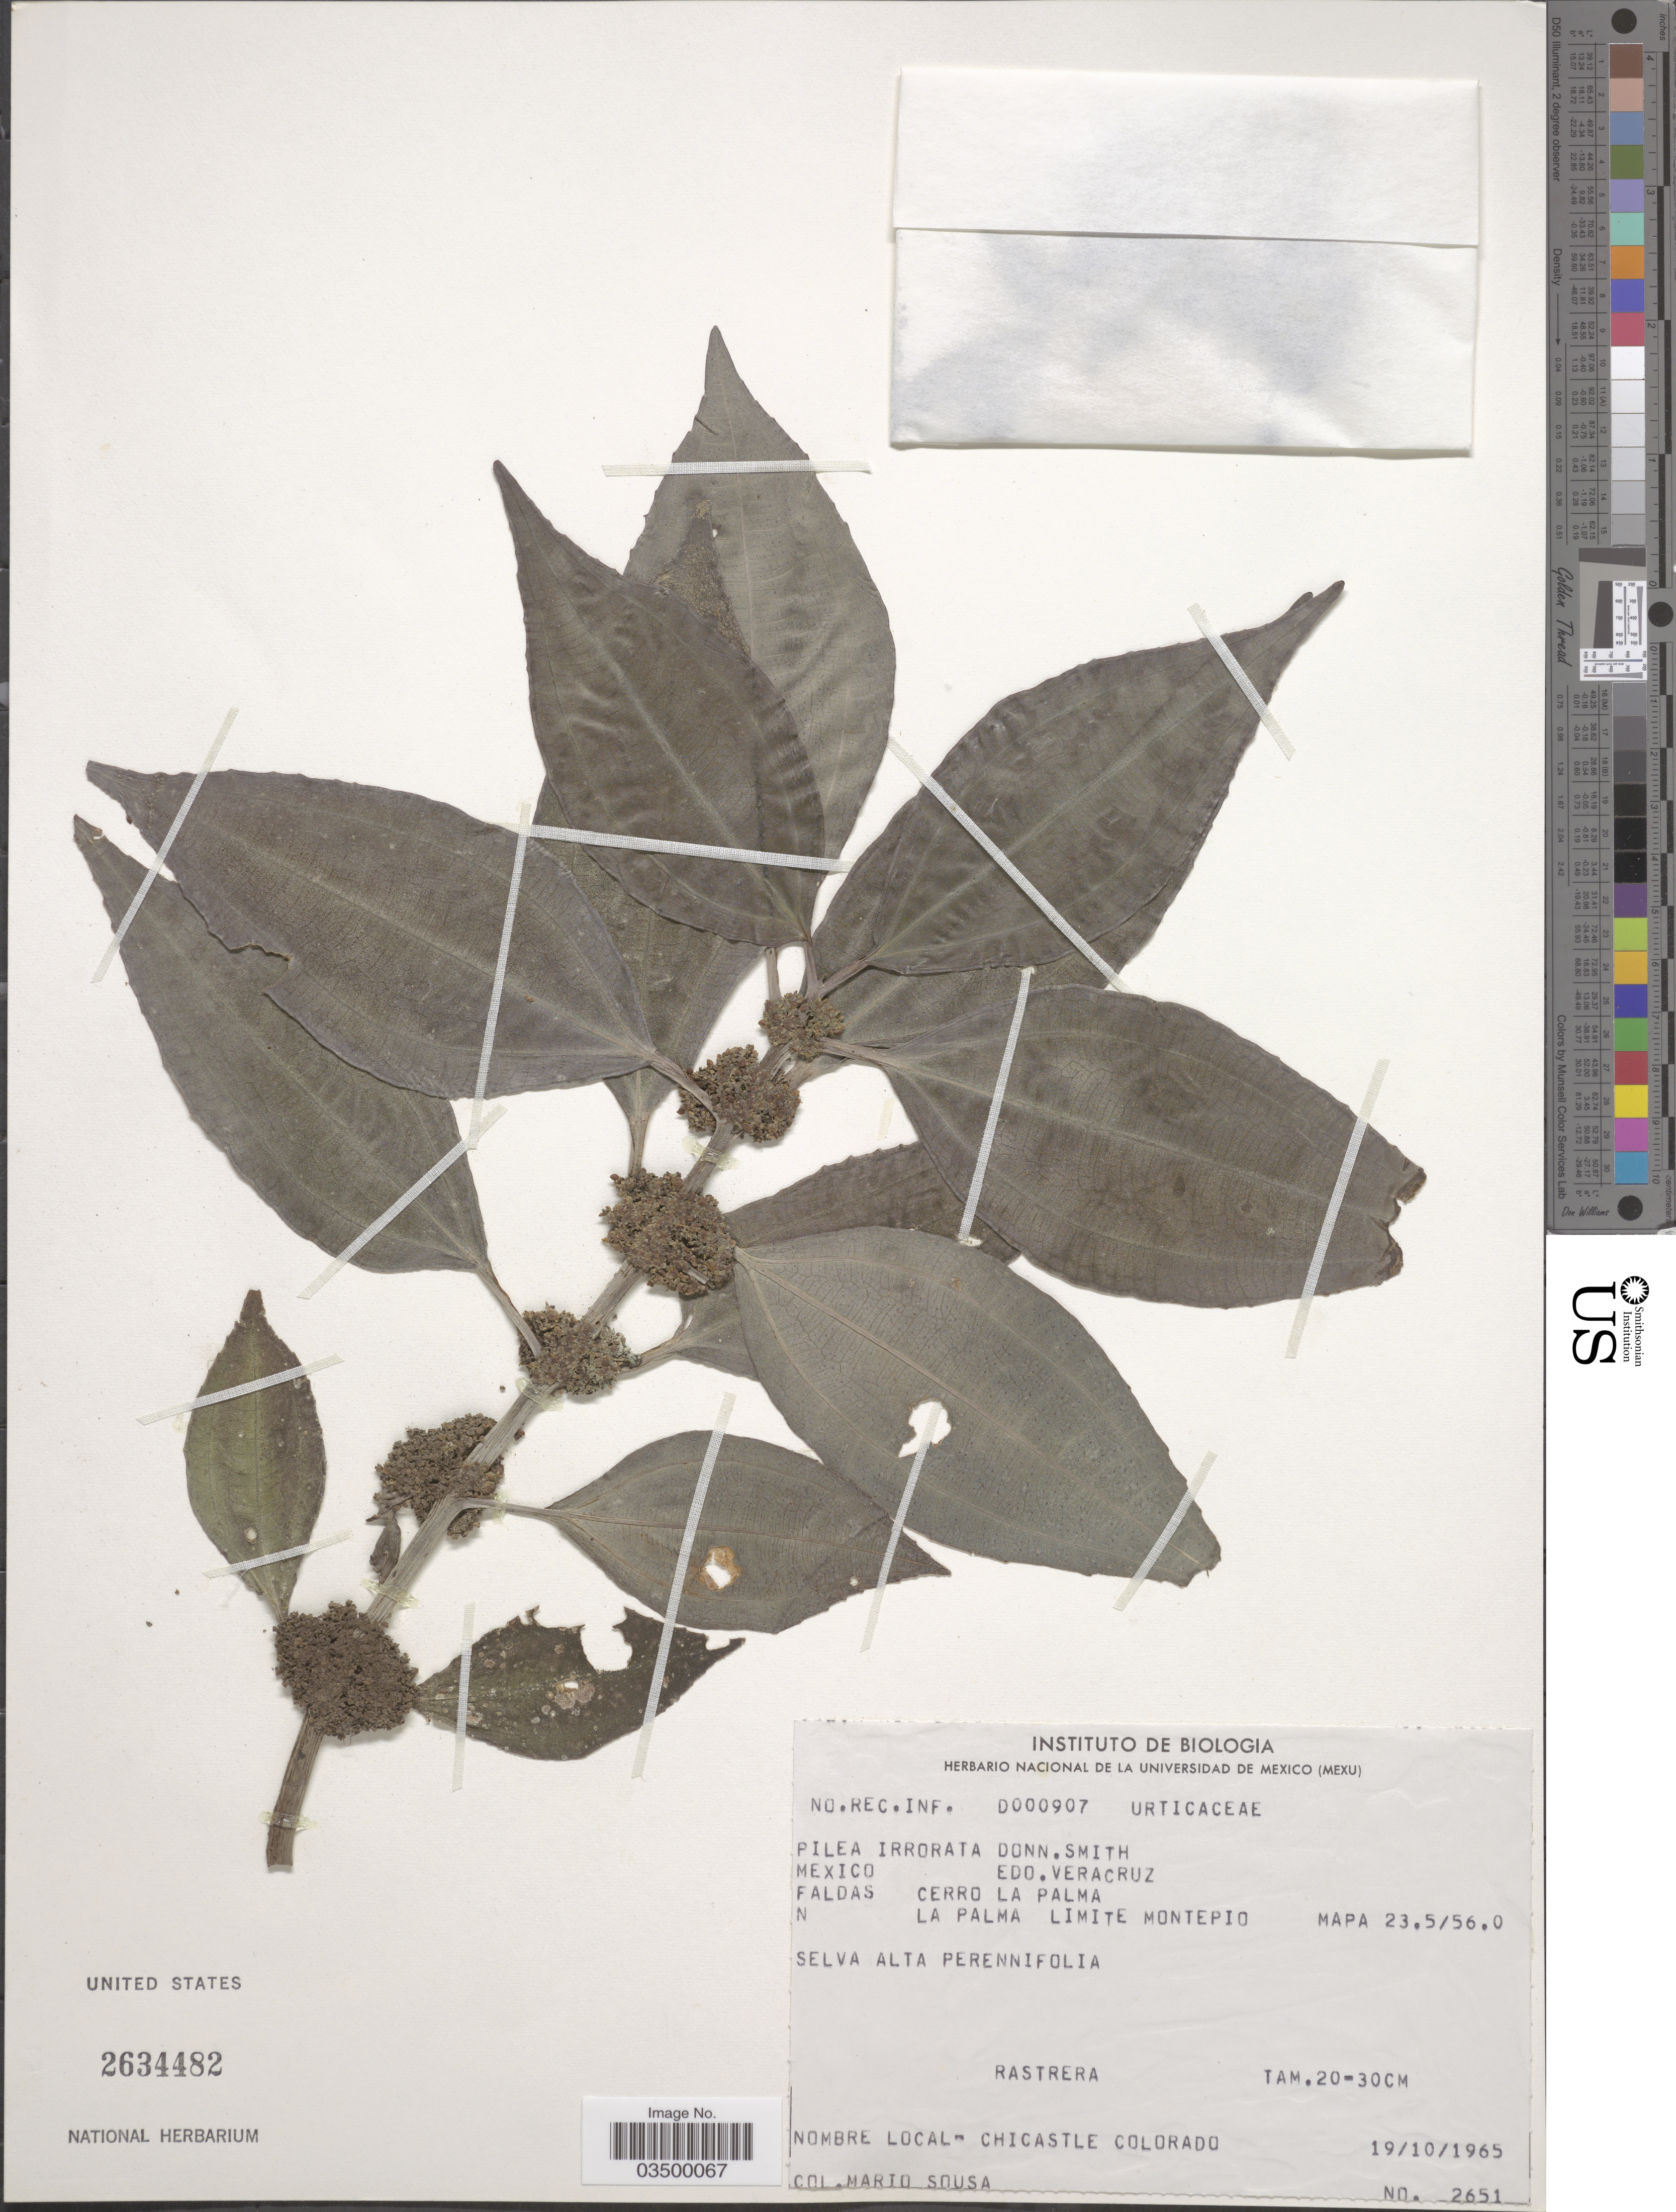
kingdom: Plantae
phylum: Tracheophyta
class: Magnoliopsida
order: Rosales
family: Urticaceae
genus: Pilea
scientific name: Pilea irrorata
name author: Donn. Sm.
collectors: M. Sousa S.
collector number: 2651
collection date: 1965-10-19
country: Mexico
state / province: Veracruz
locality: Edo. Veracruz. Faldas cerro La Palma. La Palma Limite Montepio. Mapa 23.5/56.0.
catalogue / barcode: US 2634482